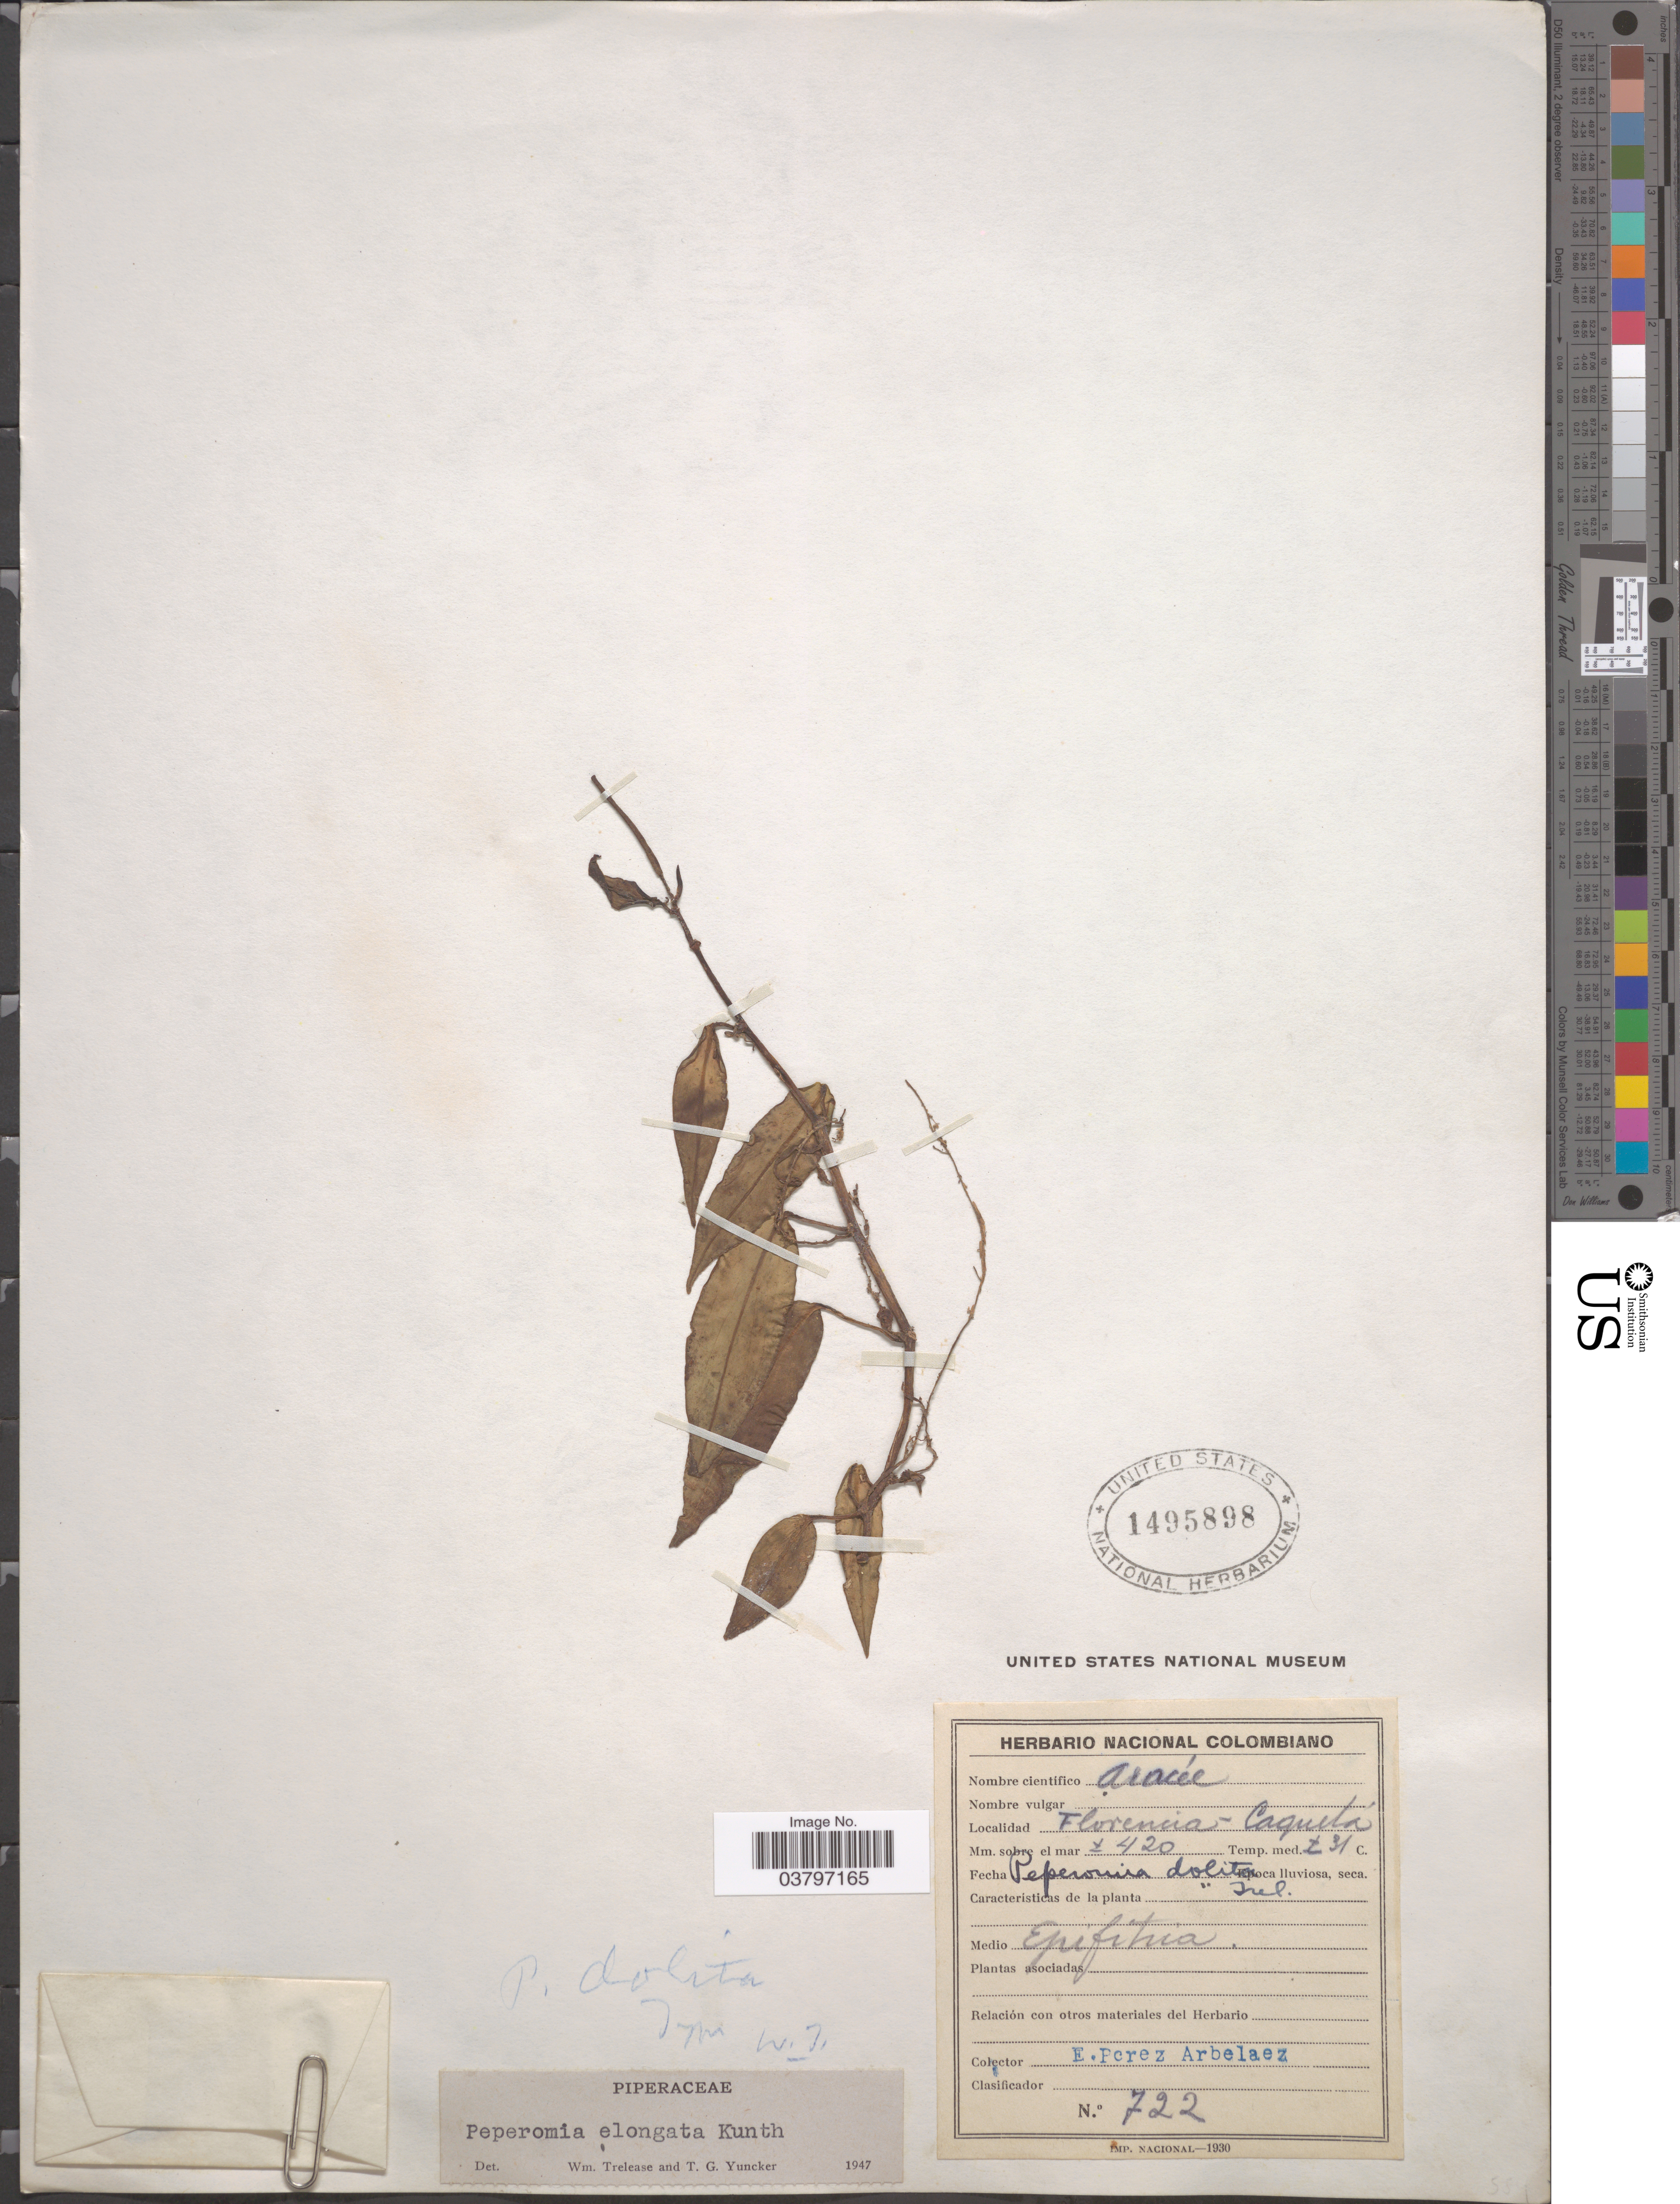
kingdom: Plantae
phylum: Tracheophyta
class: Magnoliopsida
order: Piperales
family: Piperaceae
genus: Peperomia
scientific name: Peperomia elongata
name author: Kunth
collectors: E. Pérez Arbeláez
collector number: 722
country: Colombia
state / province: Caquetá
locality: Florencia.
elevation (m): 420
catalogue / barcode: US 1495898